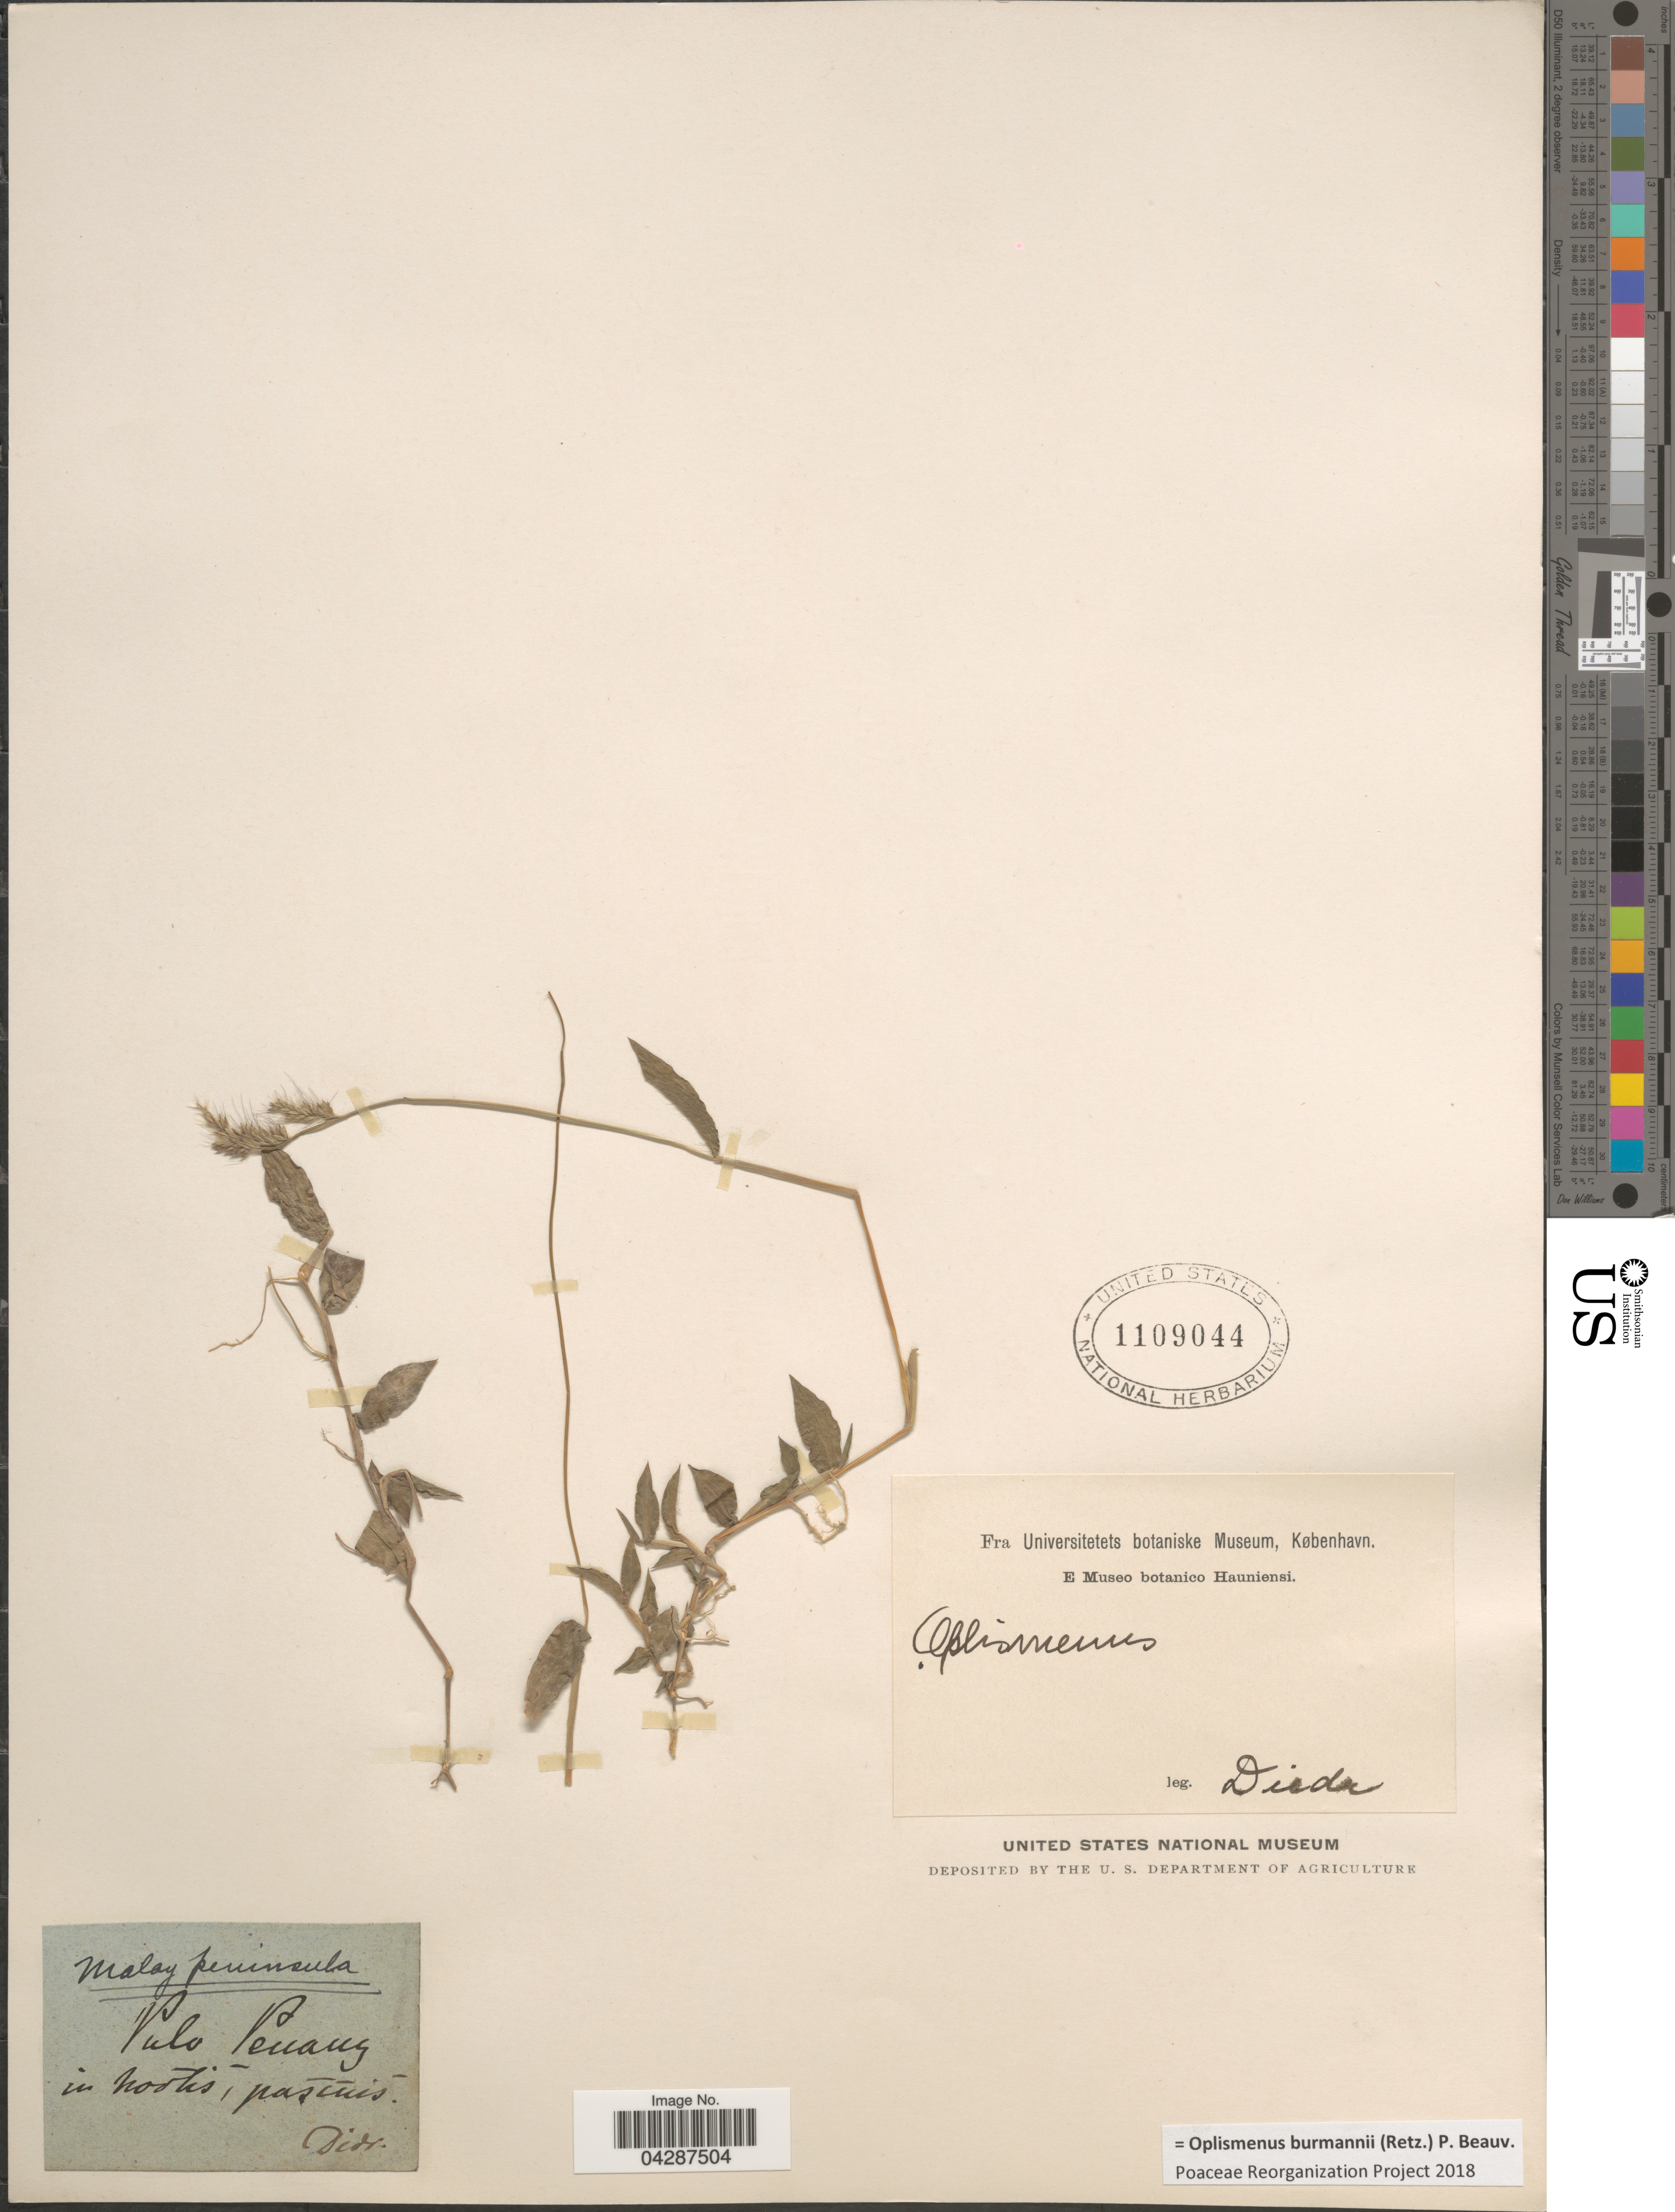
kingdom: Plantae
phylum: Tracheophyta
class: Liliopsida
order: Poales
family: Poaceae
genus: Oplismenus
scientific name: Oplismenus burmannii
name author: (Retz.) P. Beauv.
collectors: Diedr.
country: Malaysia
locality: Pulo Penang in hortis, pascuis.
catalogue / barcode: US 1109044